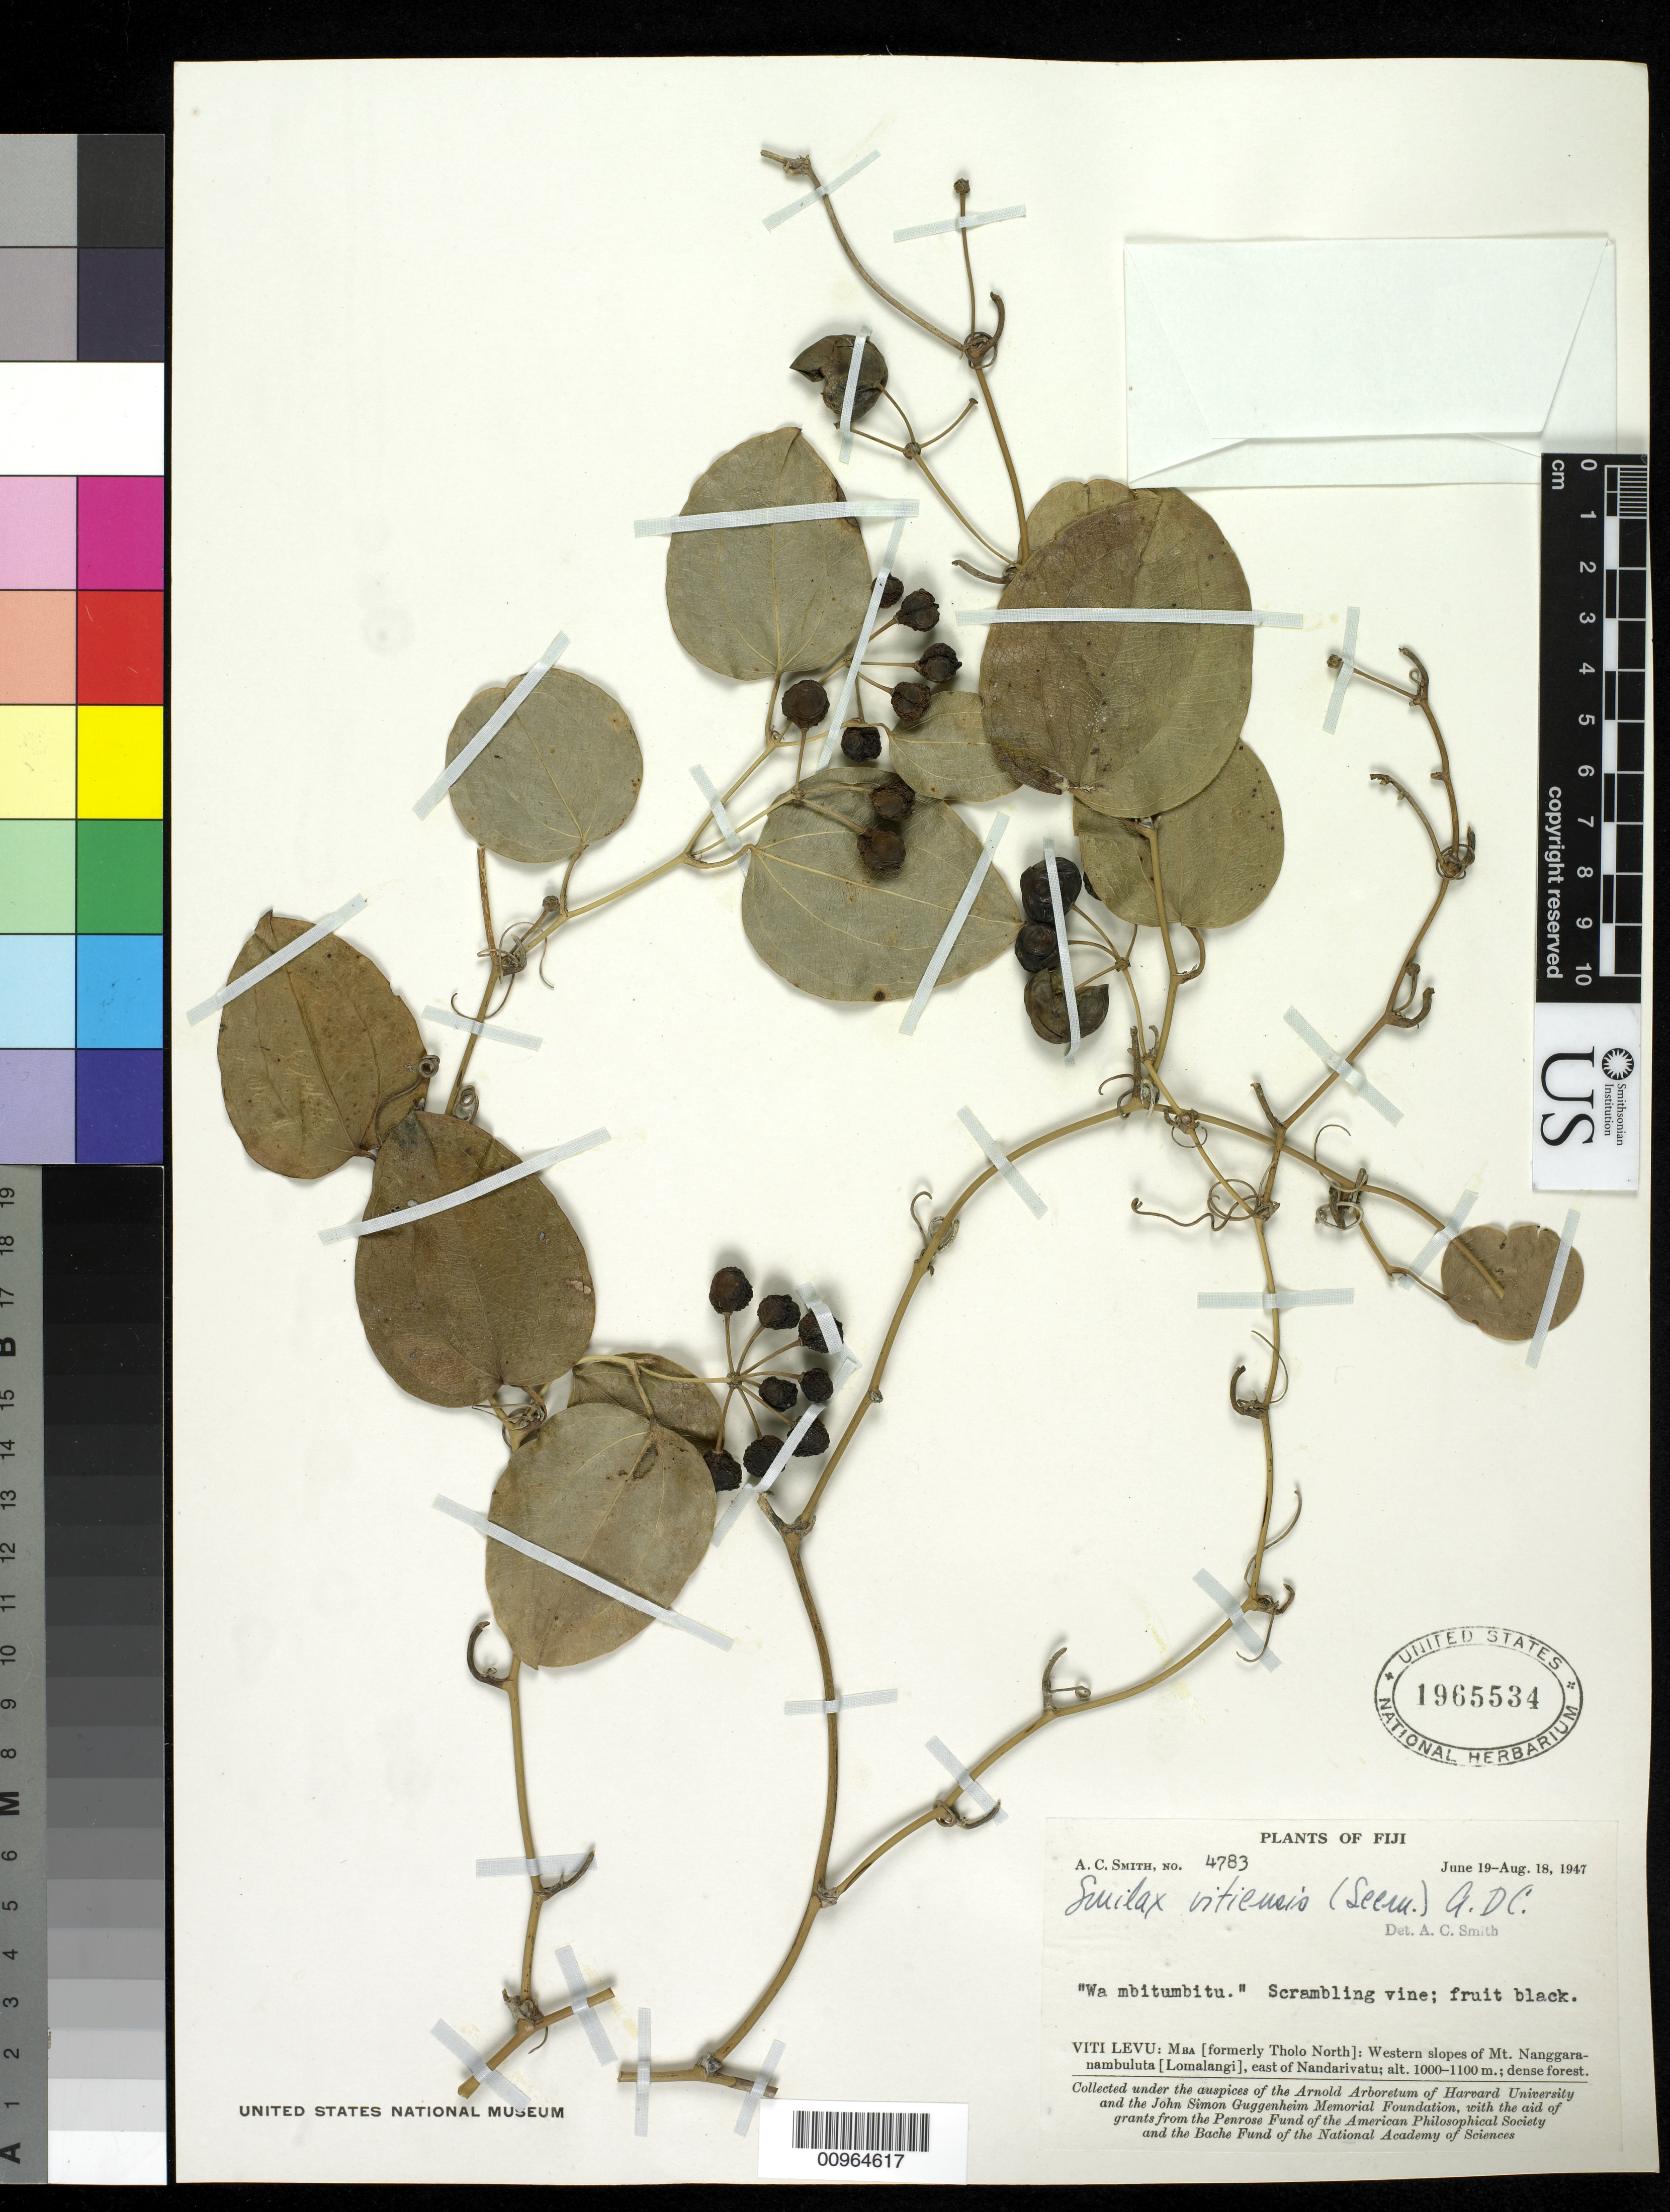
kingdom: Plantae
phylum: Tracheophyta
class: Liliopsida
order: Liliales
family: Smilacaceae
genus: Smilax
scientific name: Smilax vitiensis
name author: (Seem.) A. DC.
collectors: C. A. Smith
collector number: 4783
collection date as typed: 19 Jun 1947 to 18 Aug 1947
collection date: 1947-06-19/1947-08-18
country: Fiji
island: Viti Levu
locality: Mba (formerly Tholo North): Western slopes of Mt. Nanggaranambuluta (Lomalangi), east of Nandarivatu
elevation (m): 1000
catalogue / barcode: US 1965534